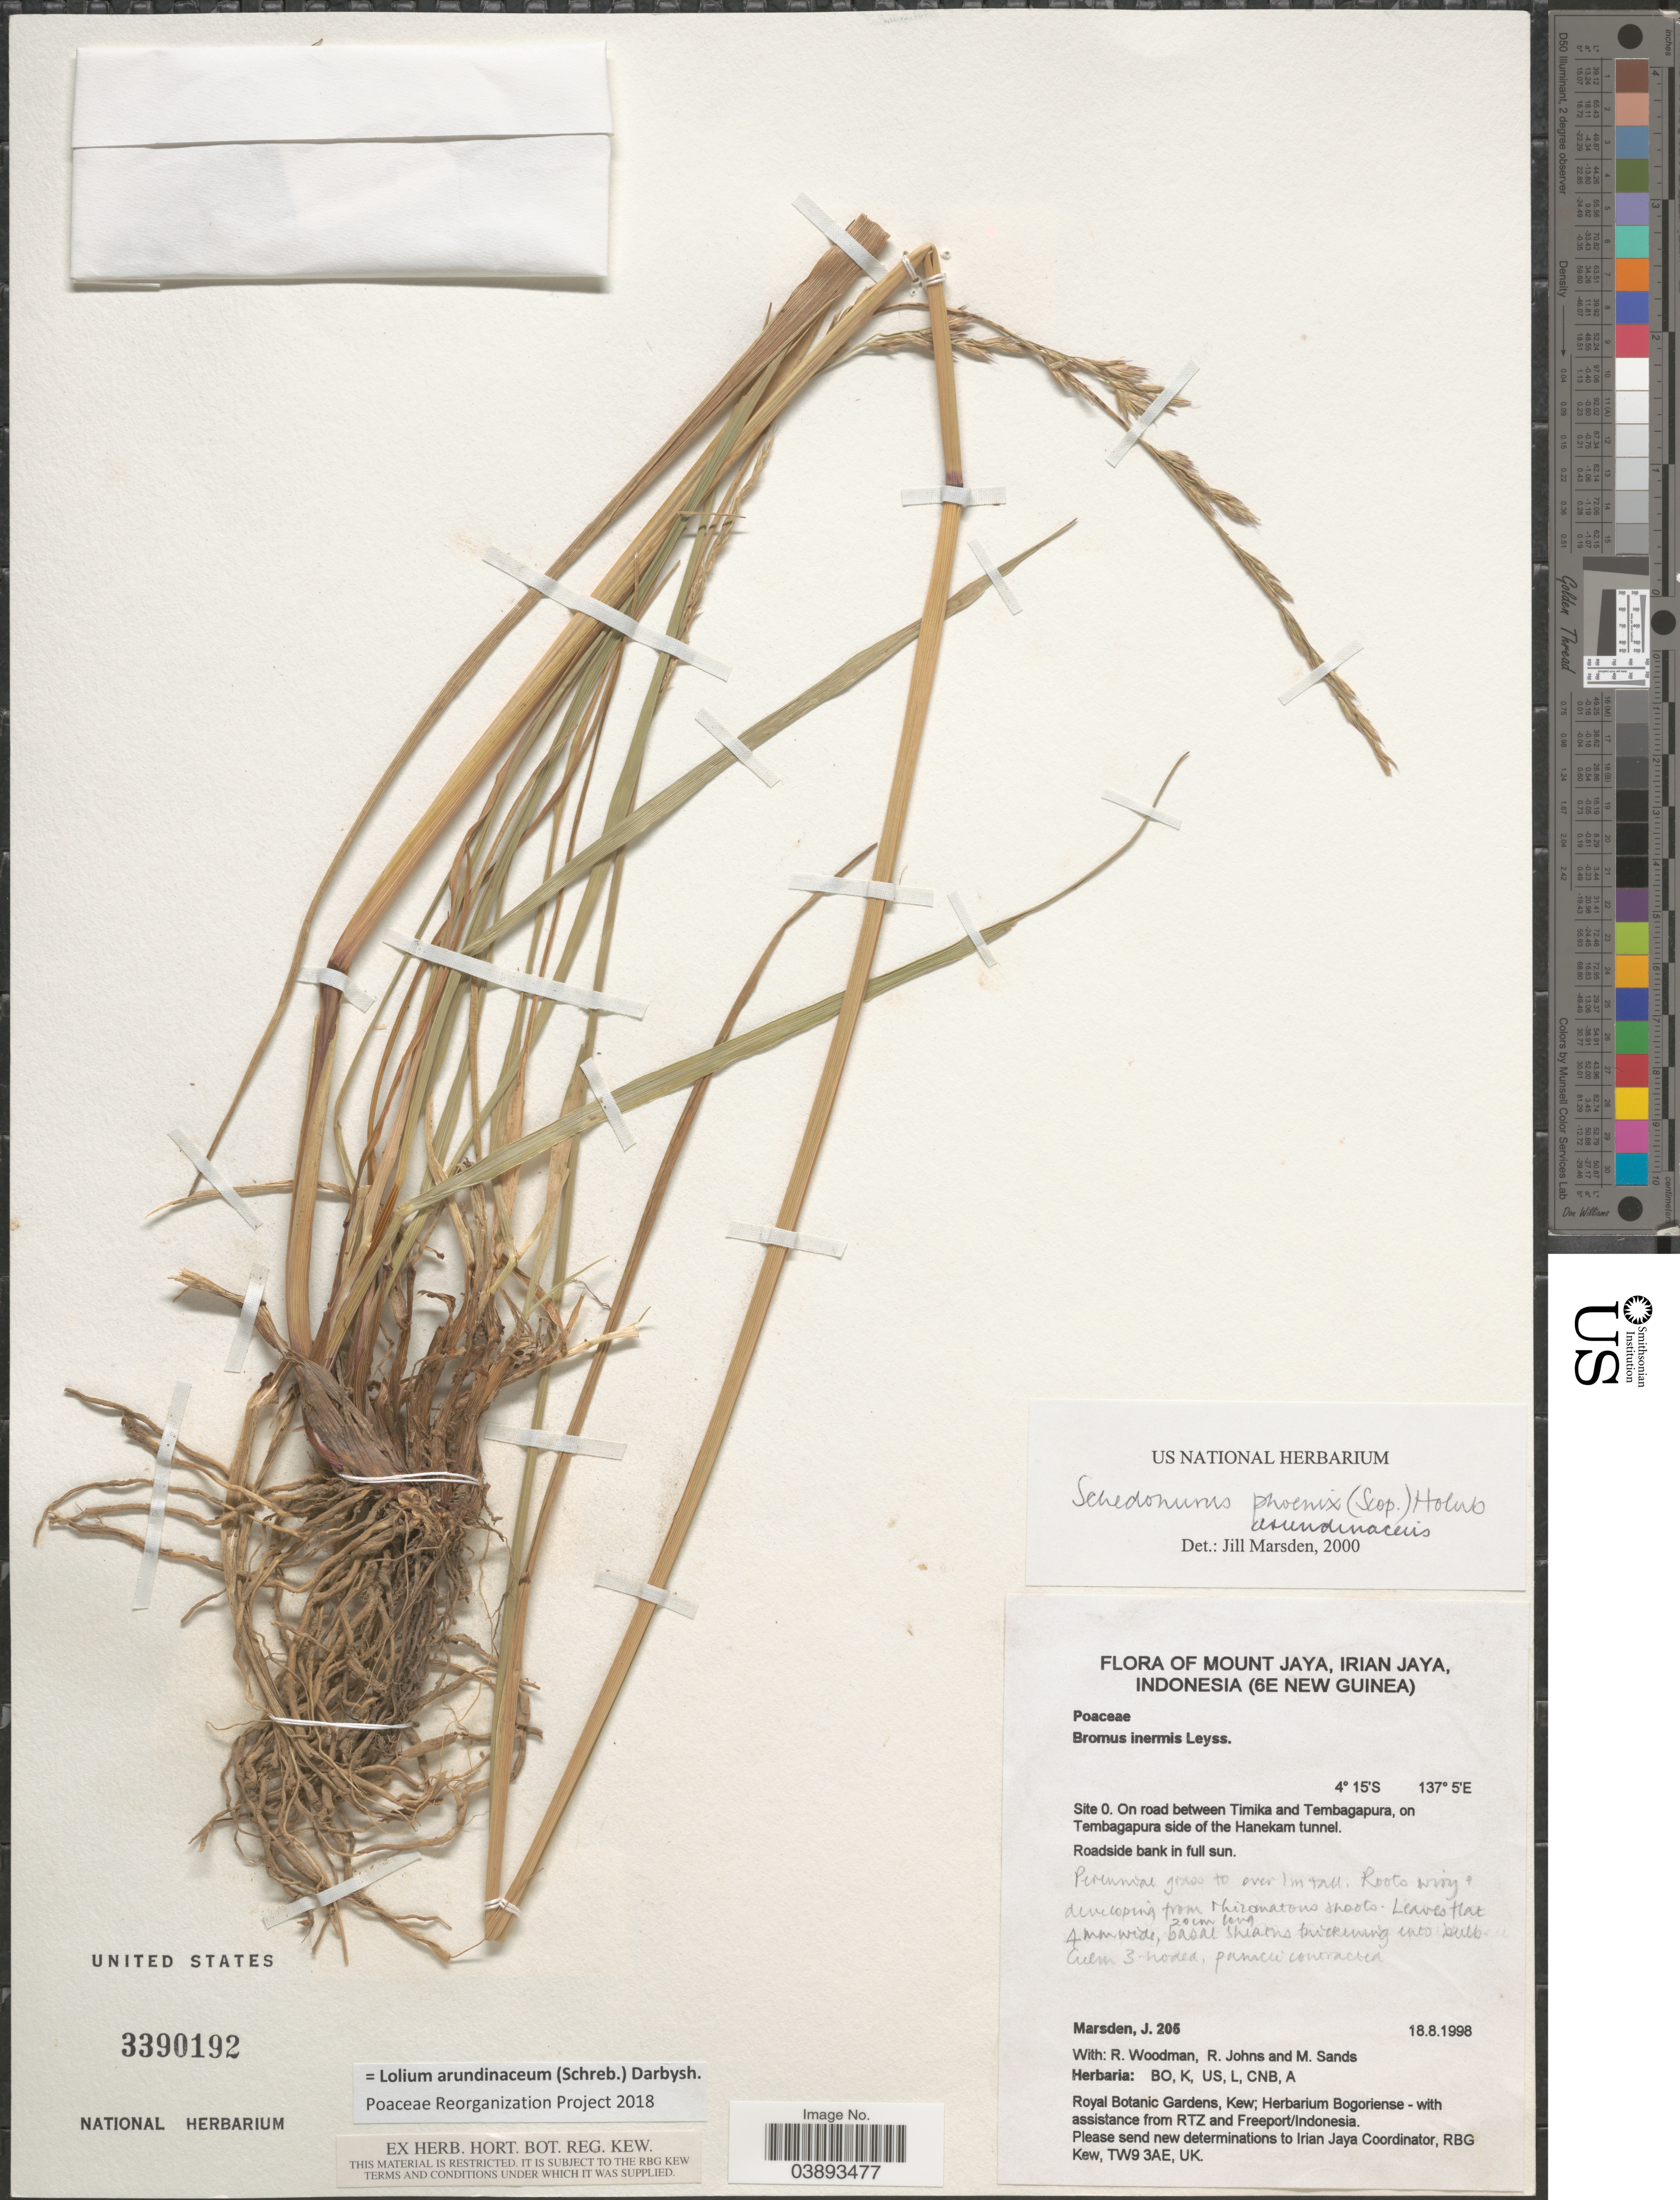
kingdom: Plantae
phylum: Tracheophyta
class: Liliopsida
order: Poales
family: Poaceae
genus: Lolium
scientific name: Lolium arundinaceum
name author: (Schreb.) Darbysh.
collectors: J. Marsden, R. Woodman, R. Johns & M. Sands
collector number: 205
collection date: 1998-08-18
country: Indonesia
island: New Guinea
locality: Mount Jaya, Irian Jaya, (6e New Guinea). Site 0. On road between Timika and Tembagapura, on Tembagapura side of the Hanekam tunnel.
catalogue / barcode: US 3390192